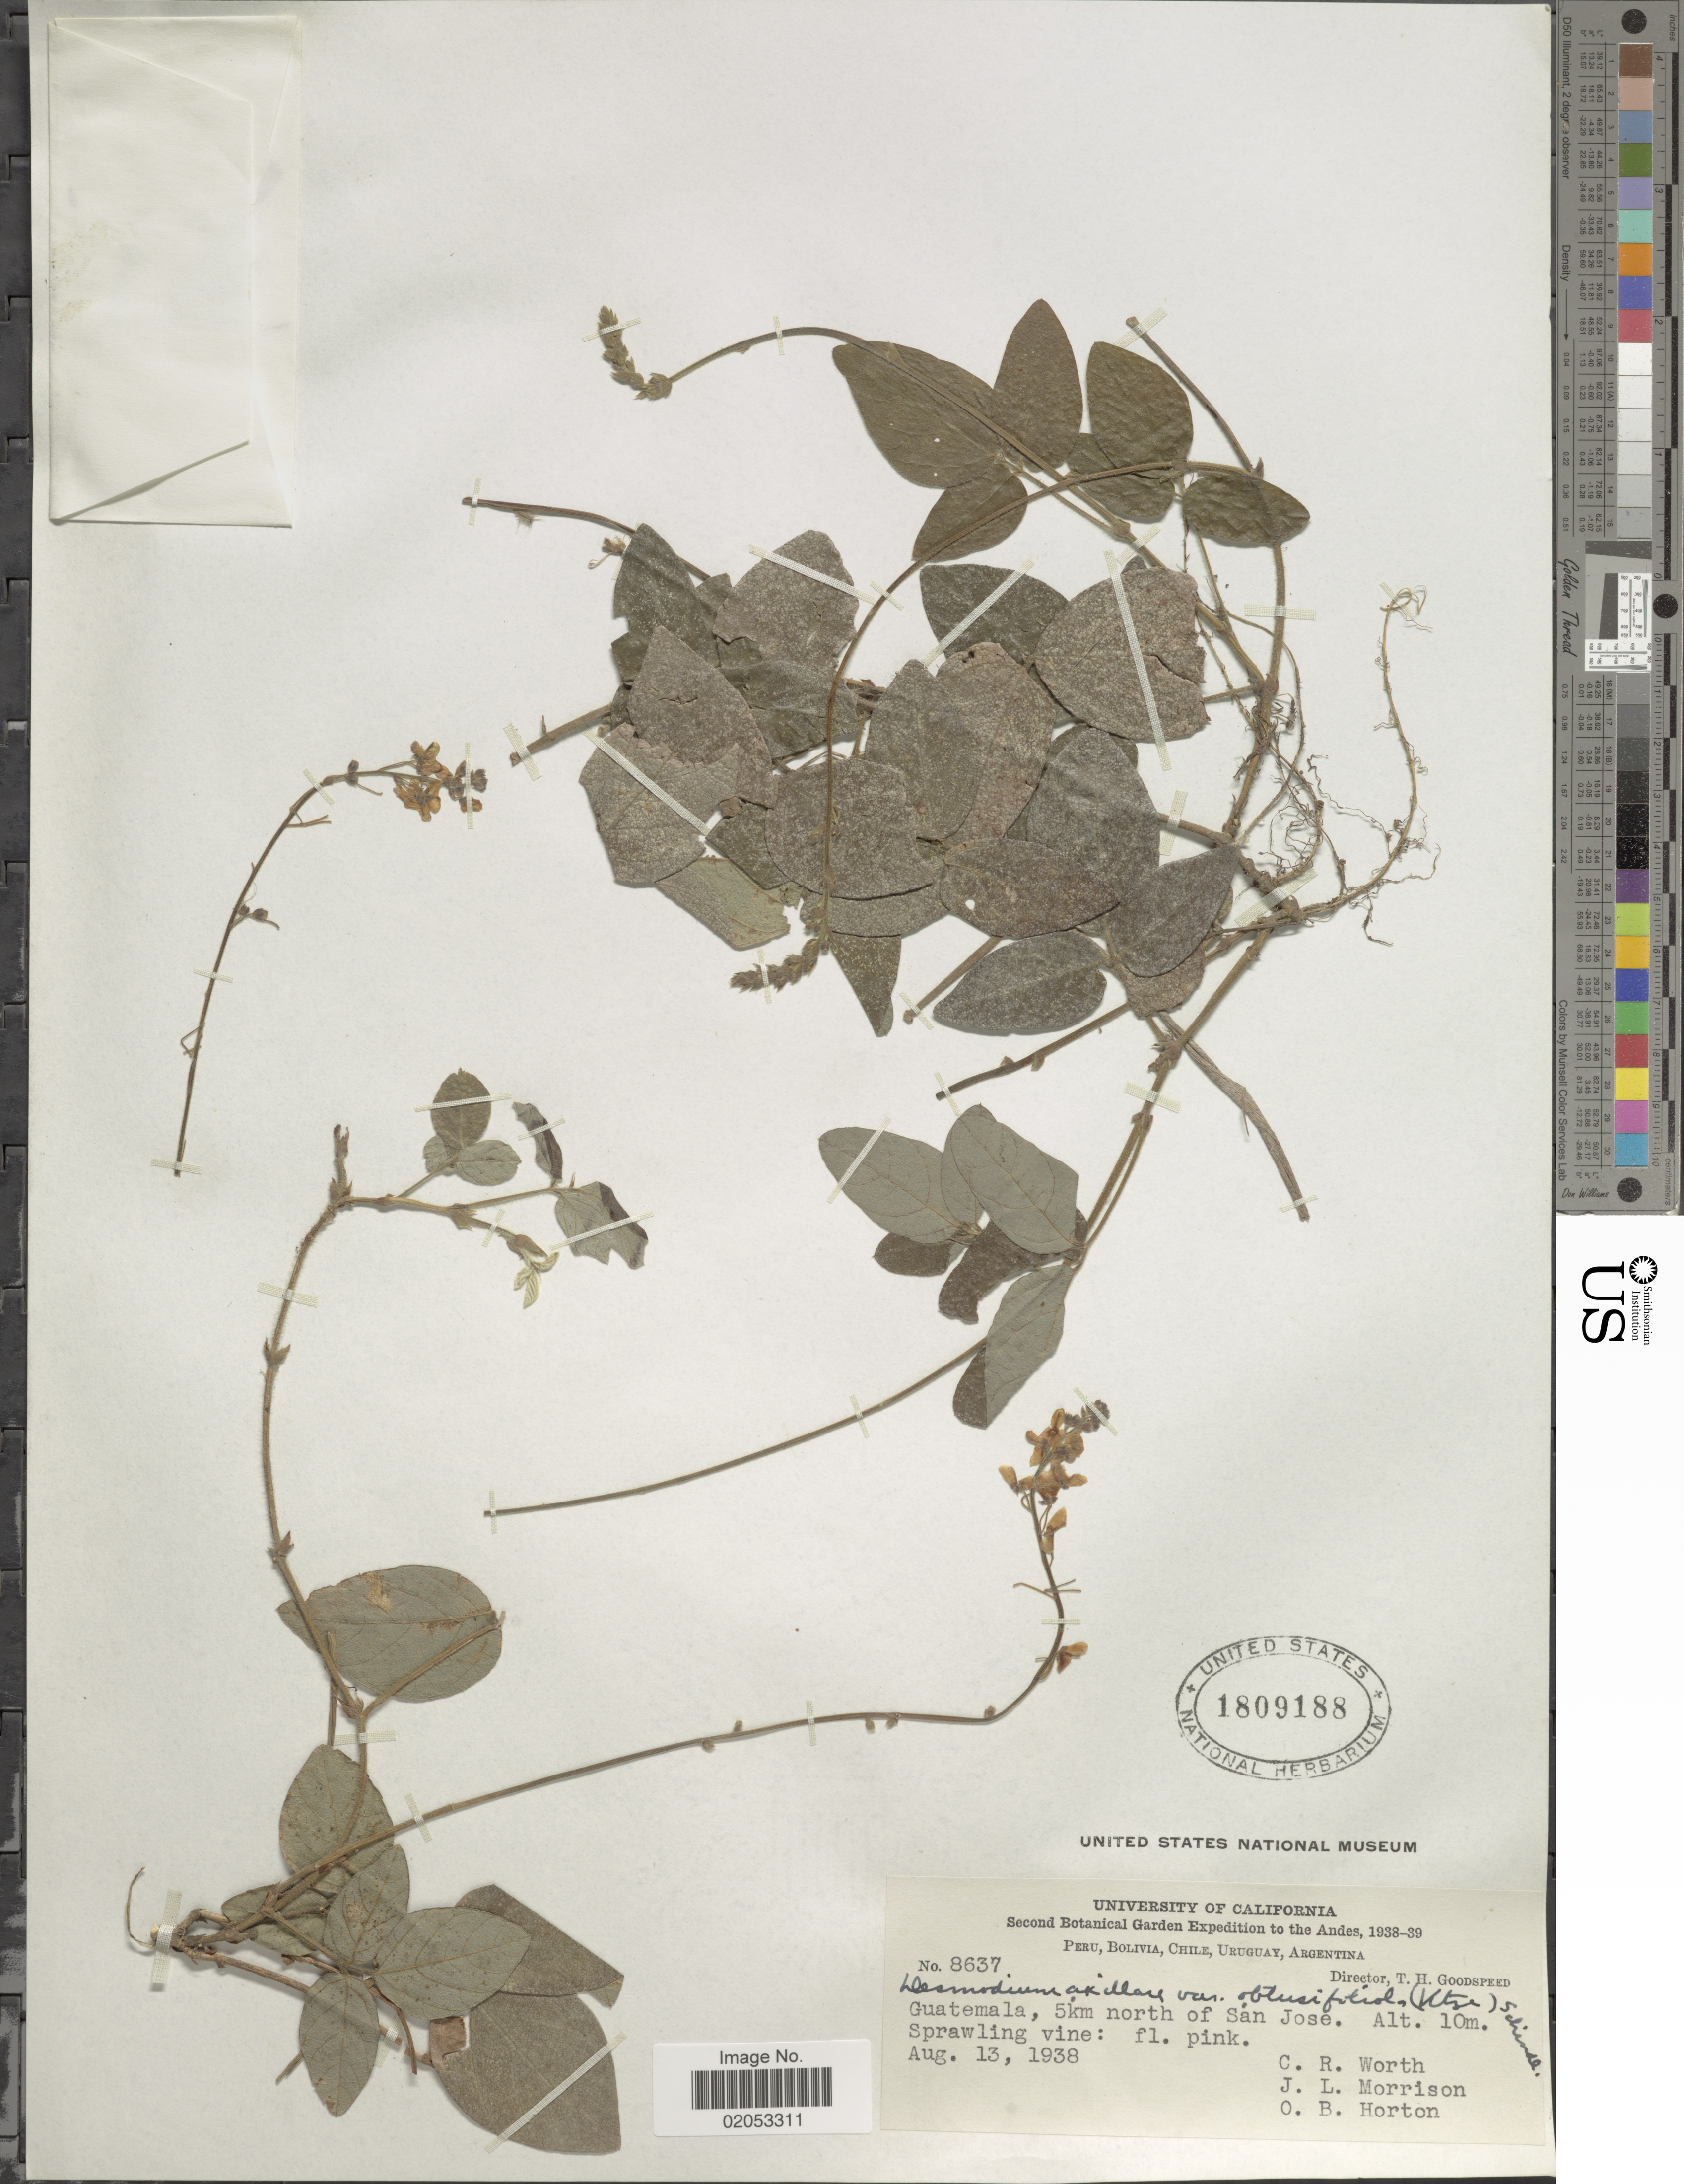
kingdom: Plantae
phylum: Tracheophyta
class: Magnoliopsida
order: Fabales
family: Fabaceae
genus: Desmodium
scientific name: Desmodium axillare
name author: (Sw.) DC.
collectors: C. R. Worth, J. Morrison & O. B. Horton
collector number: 8637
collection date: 1938-08-13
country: Guatemala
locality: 5 km north of San Jose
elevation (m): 10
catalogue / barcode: US 1809188